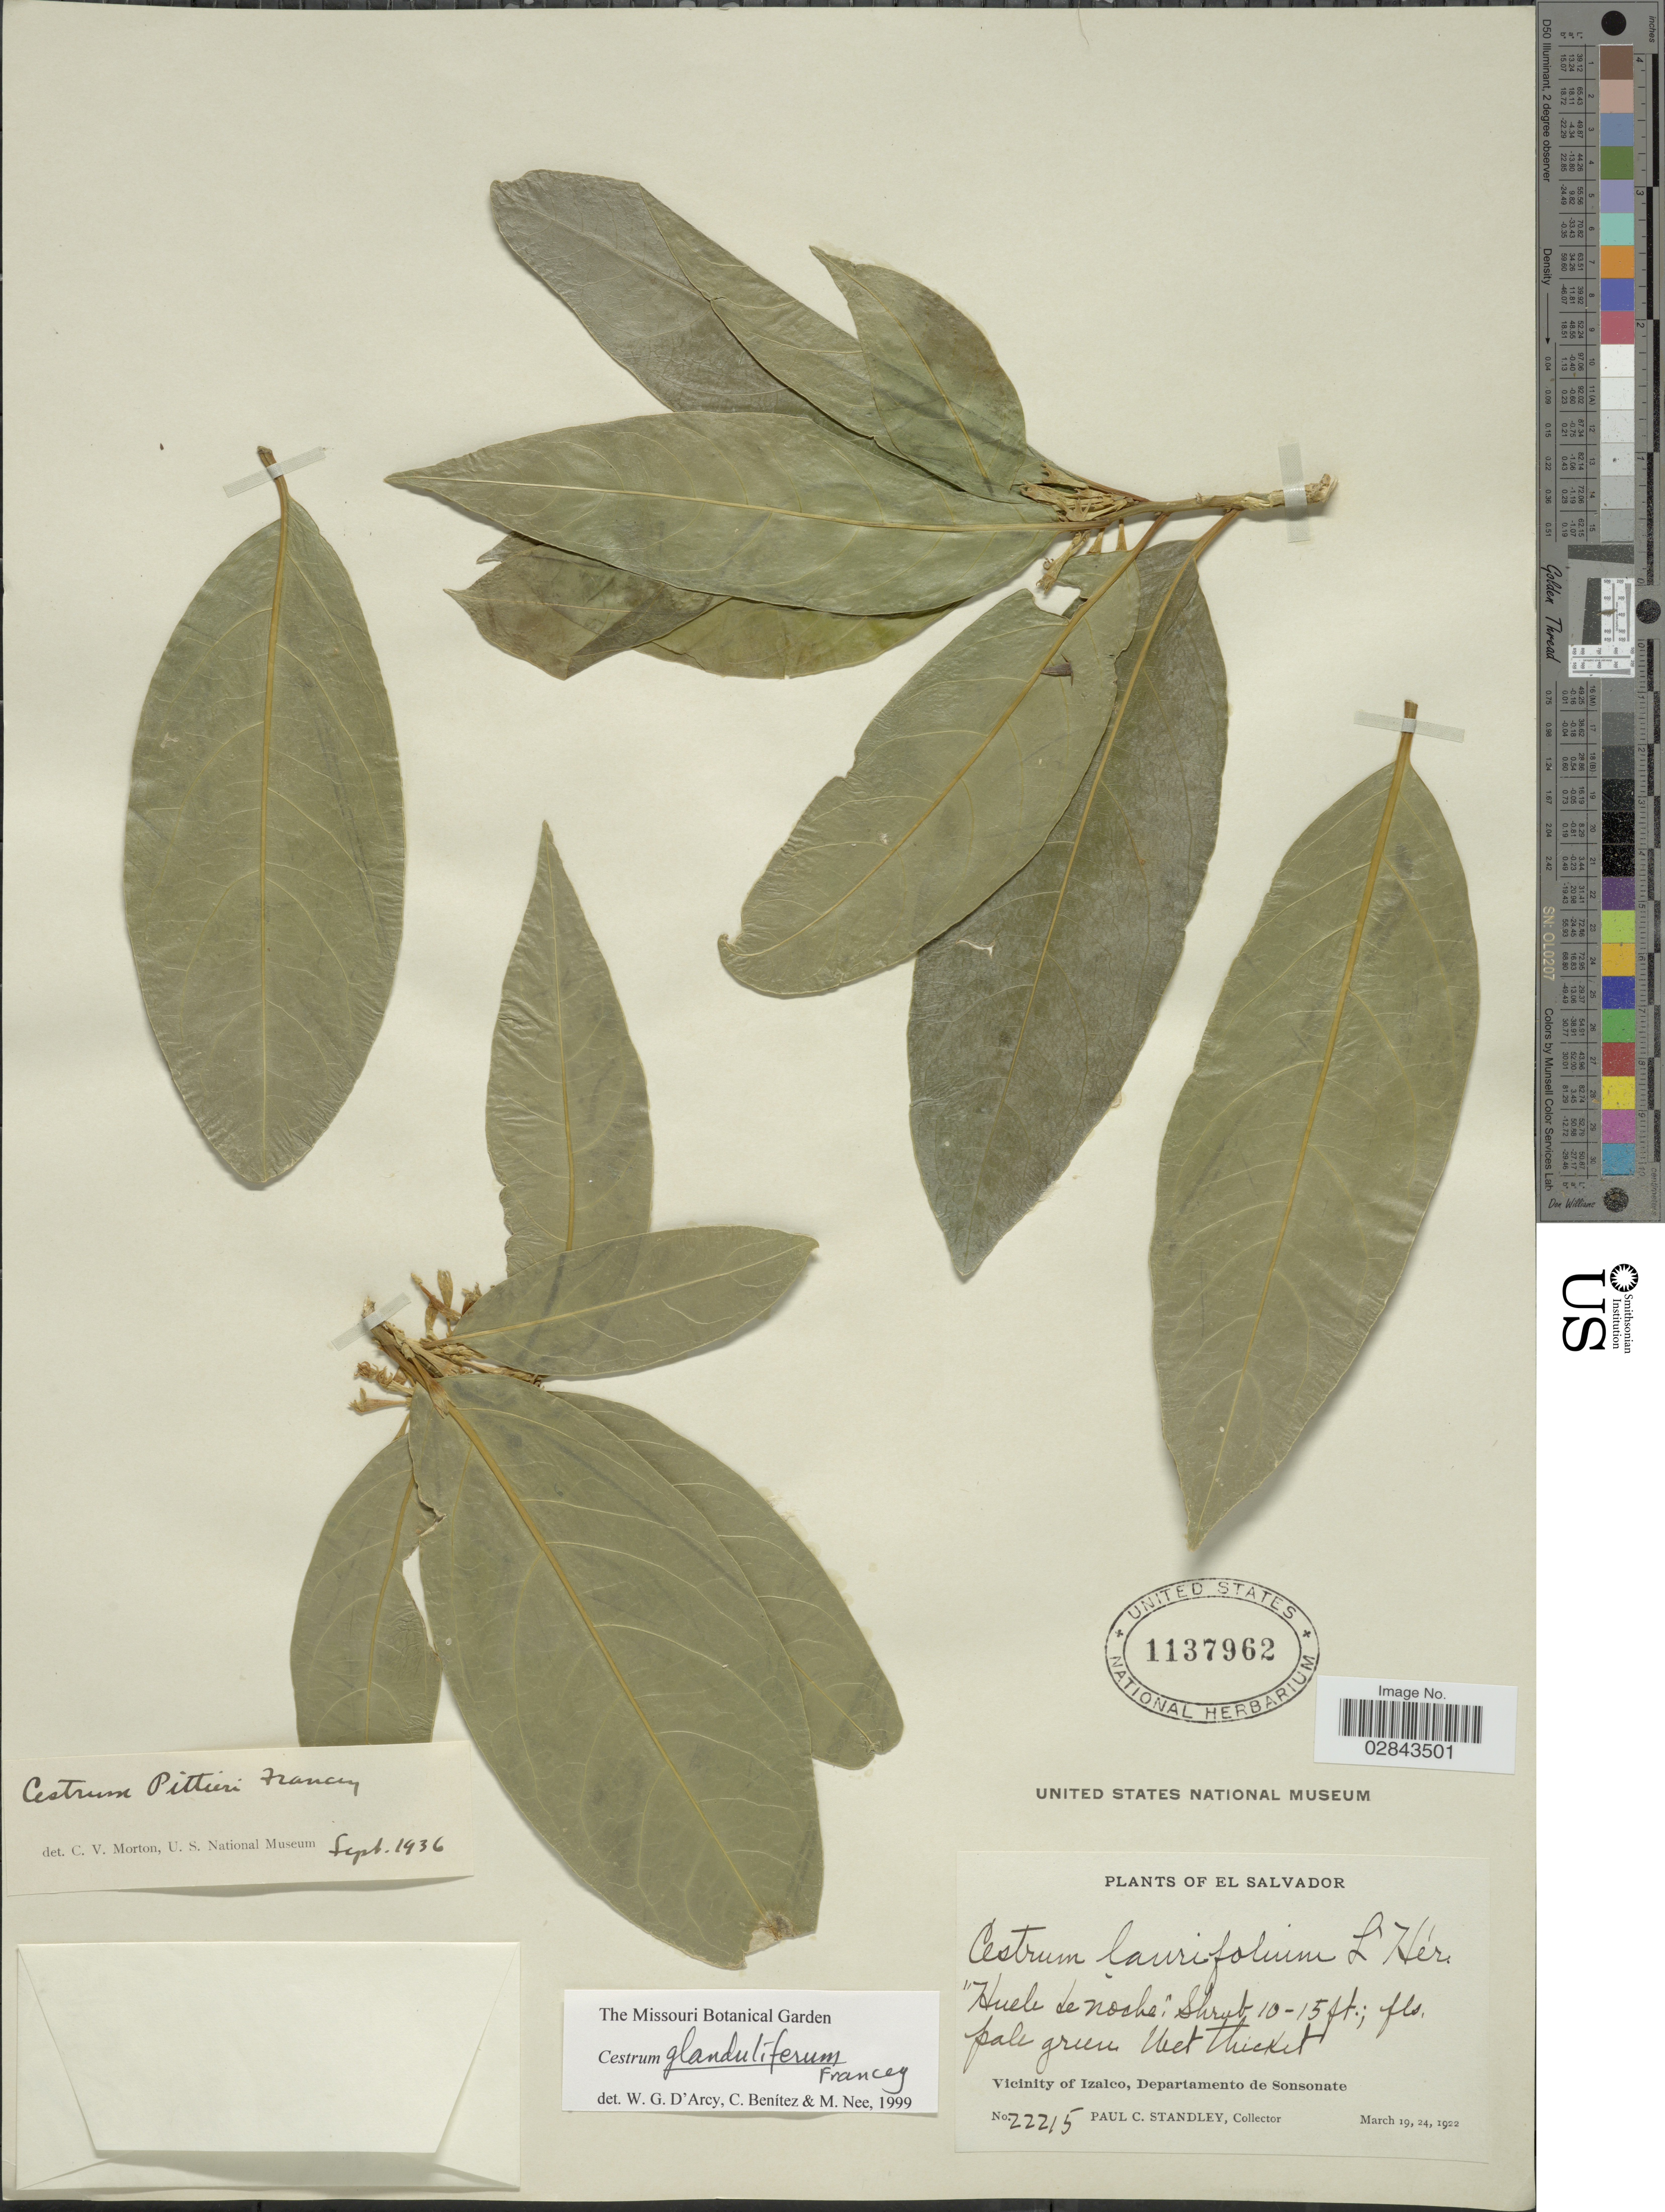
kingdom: Plantae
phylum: Tracheophyta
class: Magnoliopsida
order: Solanales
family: Solanaceae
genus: Cestrum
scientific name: Cestrum glanduliferum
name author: Kerber ex Francey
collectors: P. C. Standley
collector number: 2215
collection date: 1922-03-19/1922-03-24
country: El Salvador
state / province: Sonsonate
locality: Vicinity of Izalco, Departamento de Sonsonate.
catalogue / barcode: US 1137962